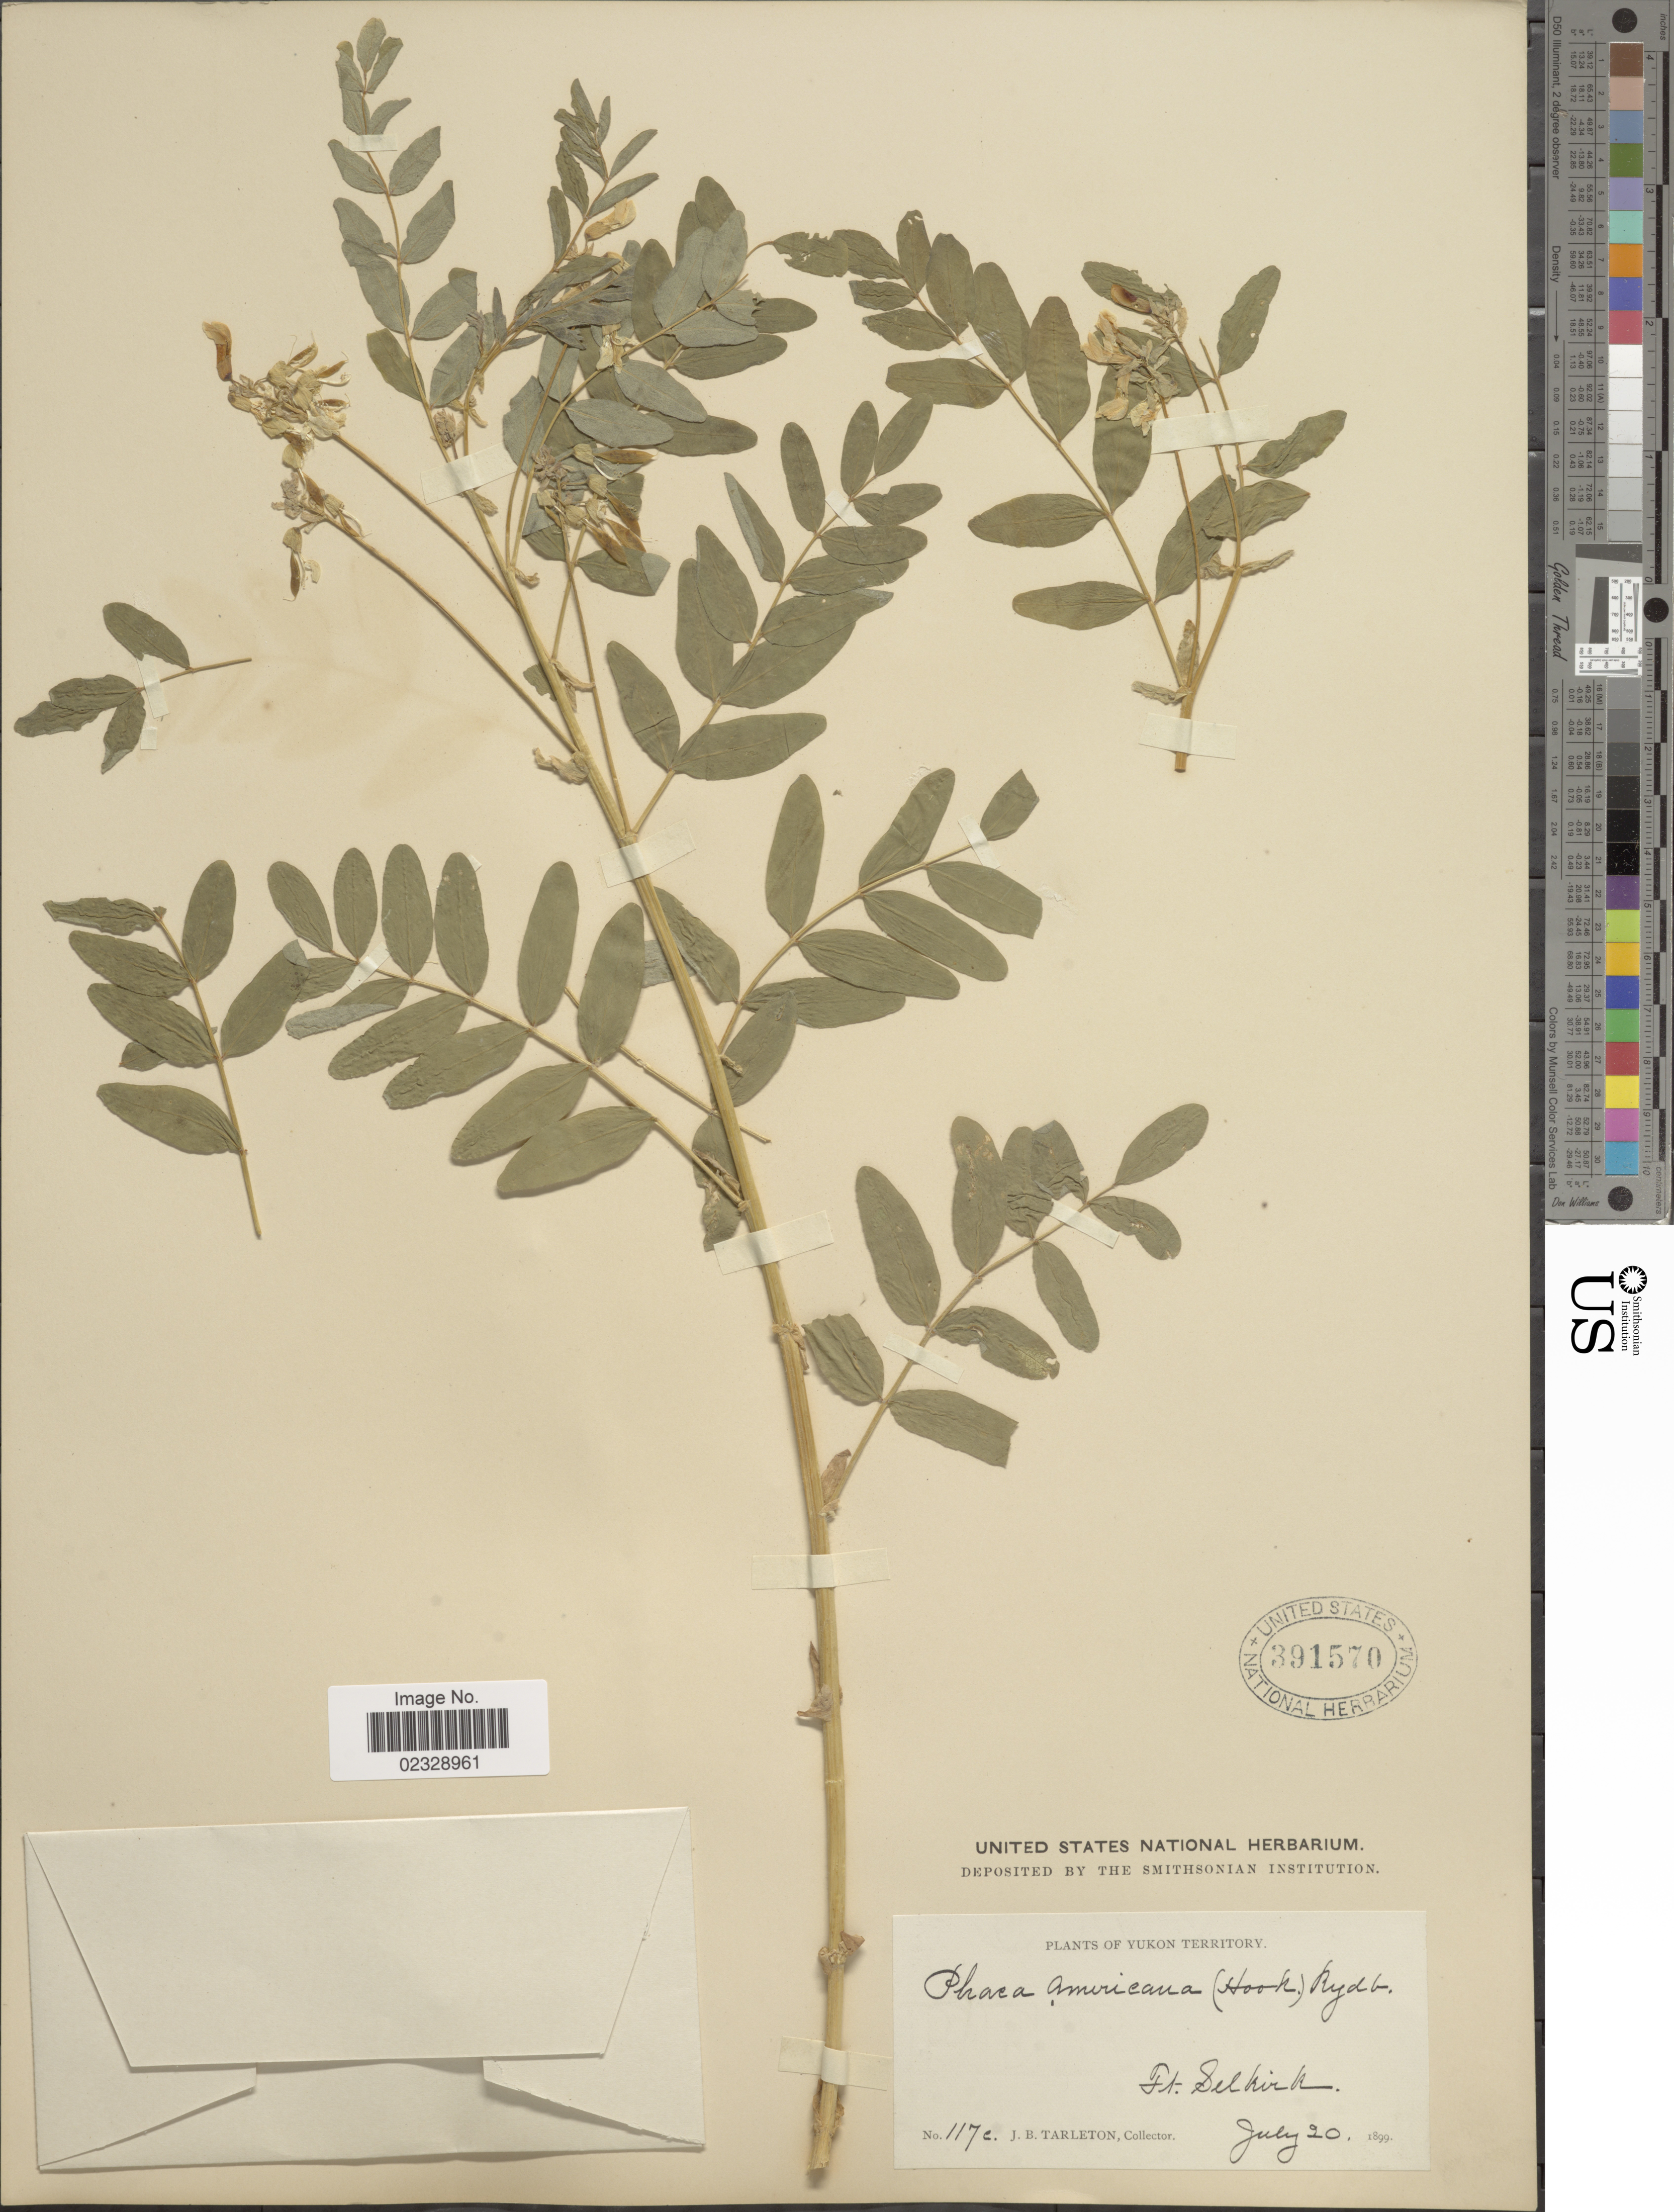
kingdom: Plantae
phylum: Tracheophyta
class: Magnoliopsida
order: Fabales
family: Fabaceae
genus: Astragalus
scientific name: Astragalus americanus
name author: (Hook.) M.E. Jones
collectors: J. Tarleton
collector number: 117c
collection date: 1899-07-20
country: Canada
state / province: Yukon Territory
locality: Ft Selkirk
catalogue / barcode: US 391570